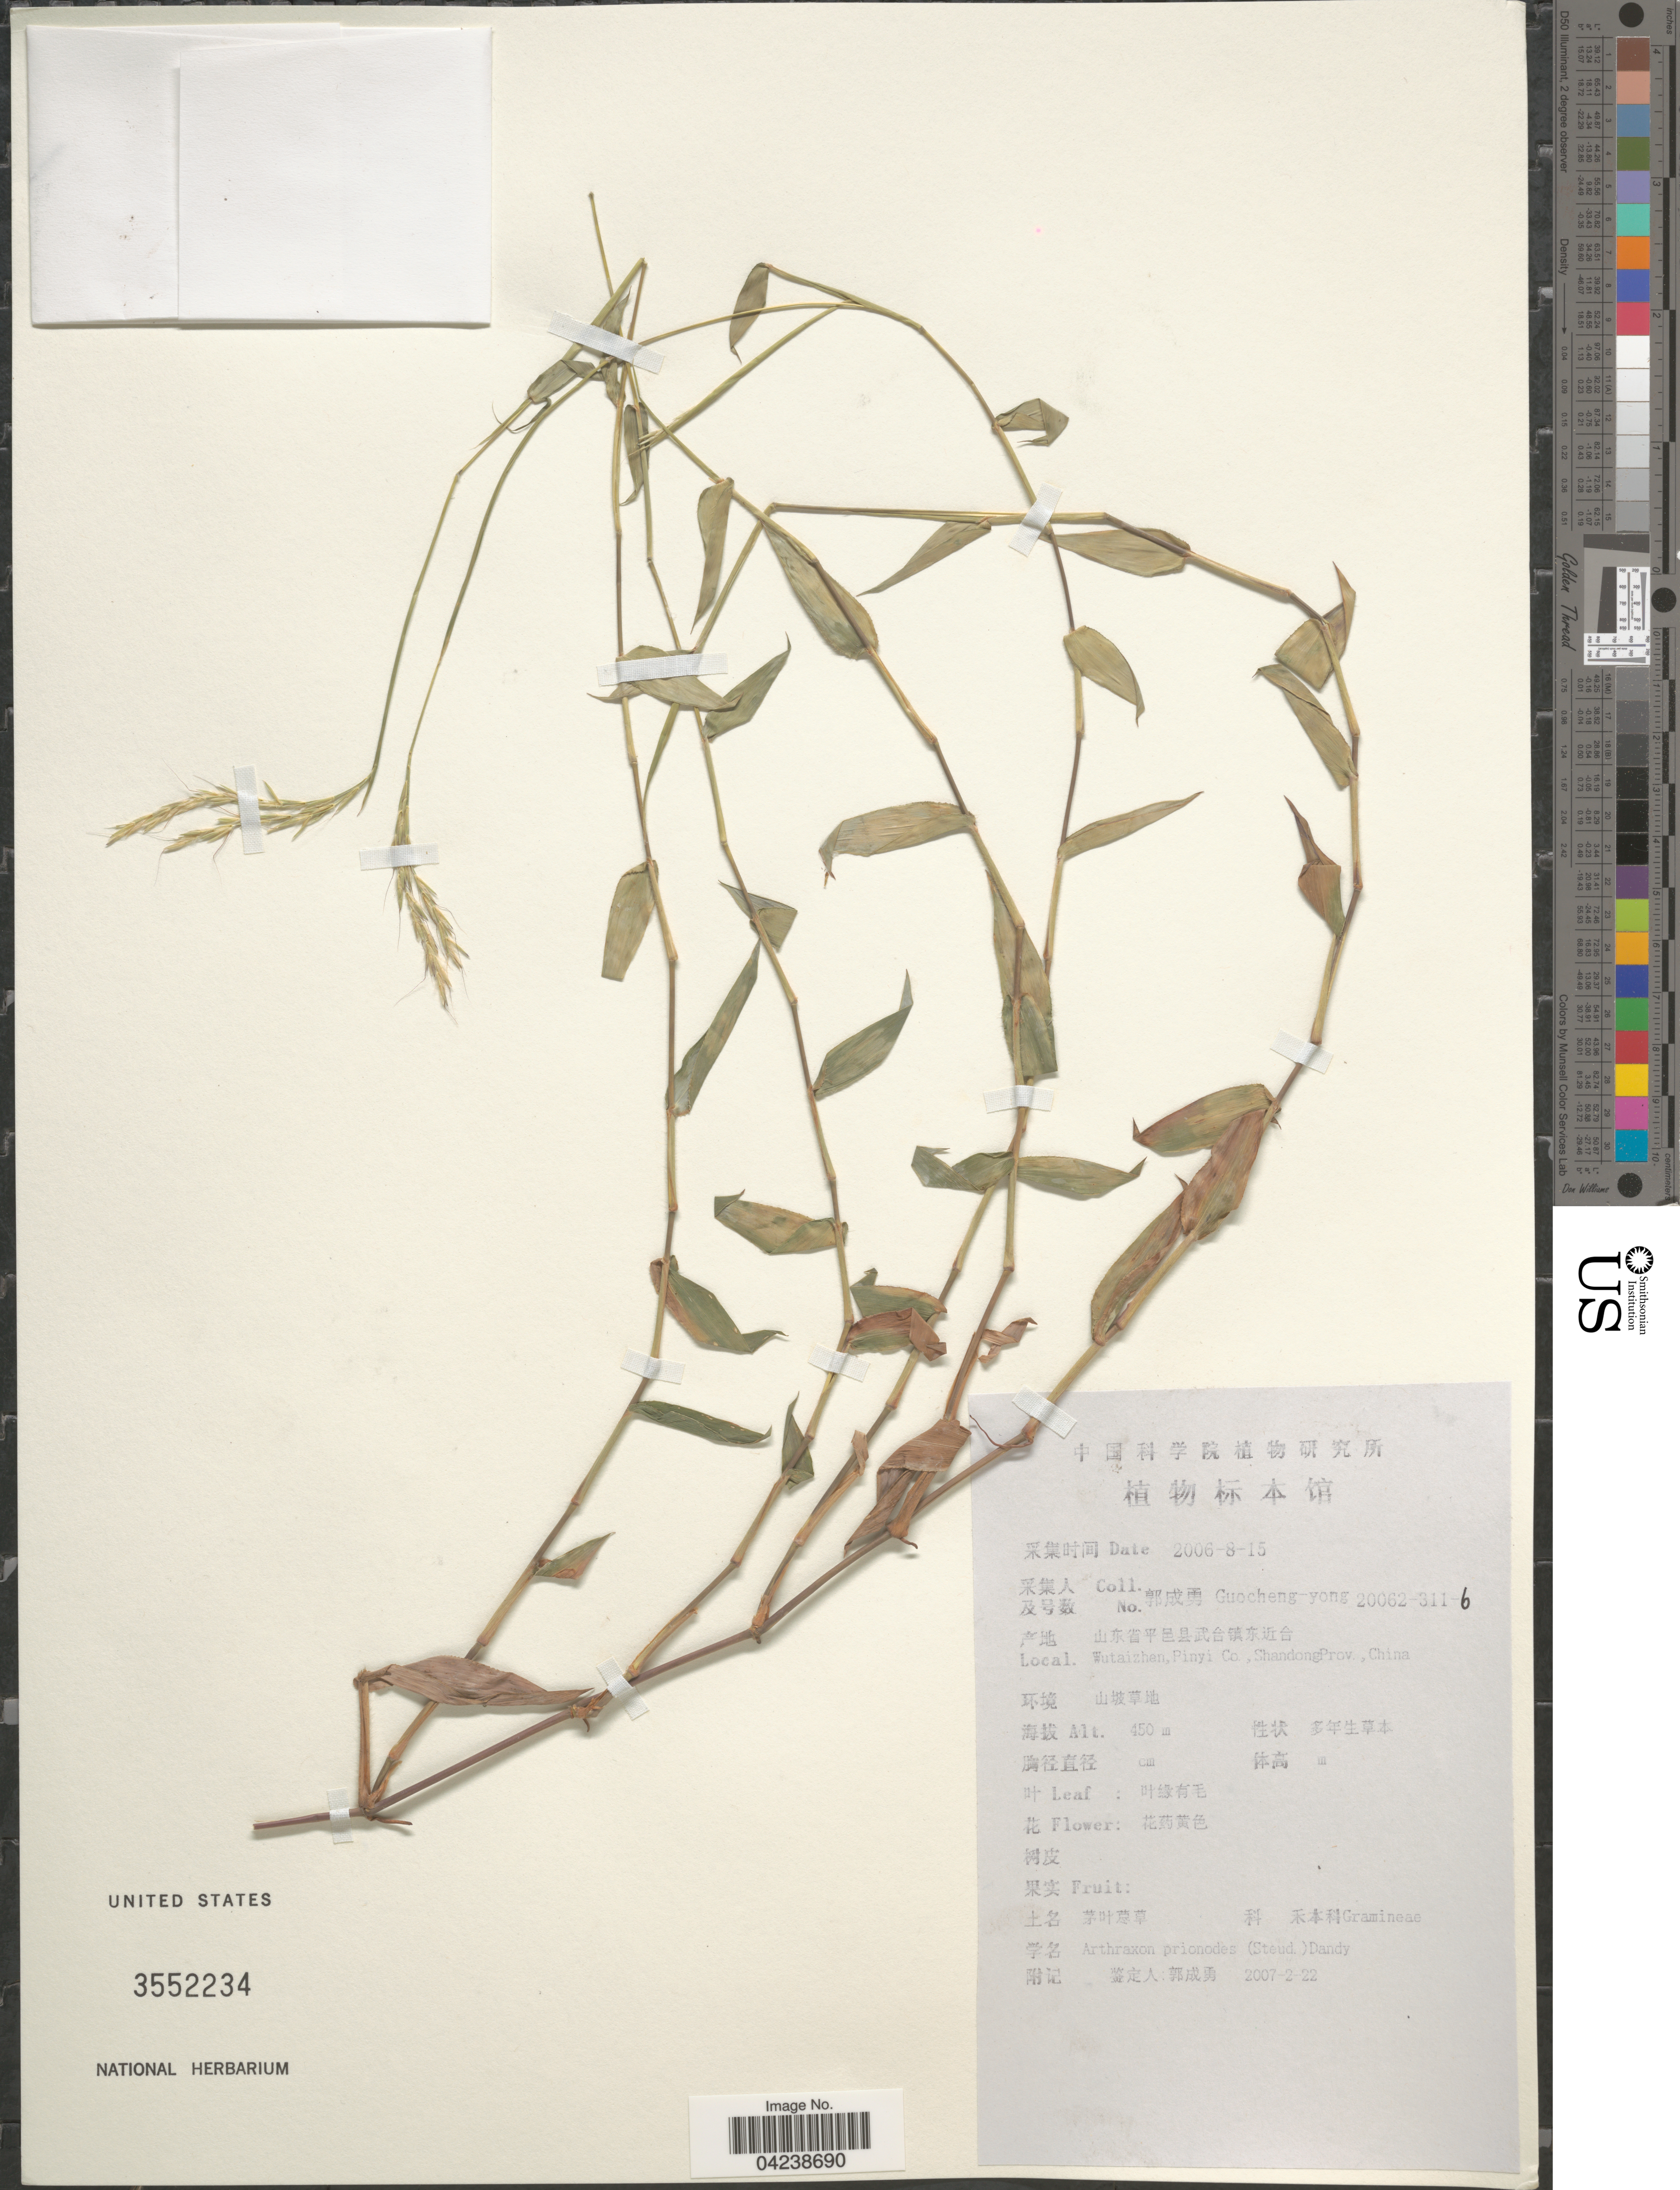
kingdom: Plantae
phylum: Tracheophyta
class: Liliopsida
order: Poales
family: Poaceae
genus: Arthraxon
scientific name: Arthraxon prionodes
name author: (Steud.) Dandy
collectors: Goucheng-yong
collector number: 20062-311-6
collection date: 2006-08-15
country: China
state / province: Shandong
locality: Wutaizhan, Pinyi Co.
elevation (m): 450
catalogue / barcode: US 3552234